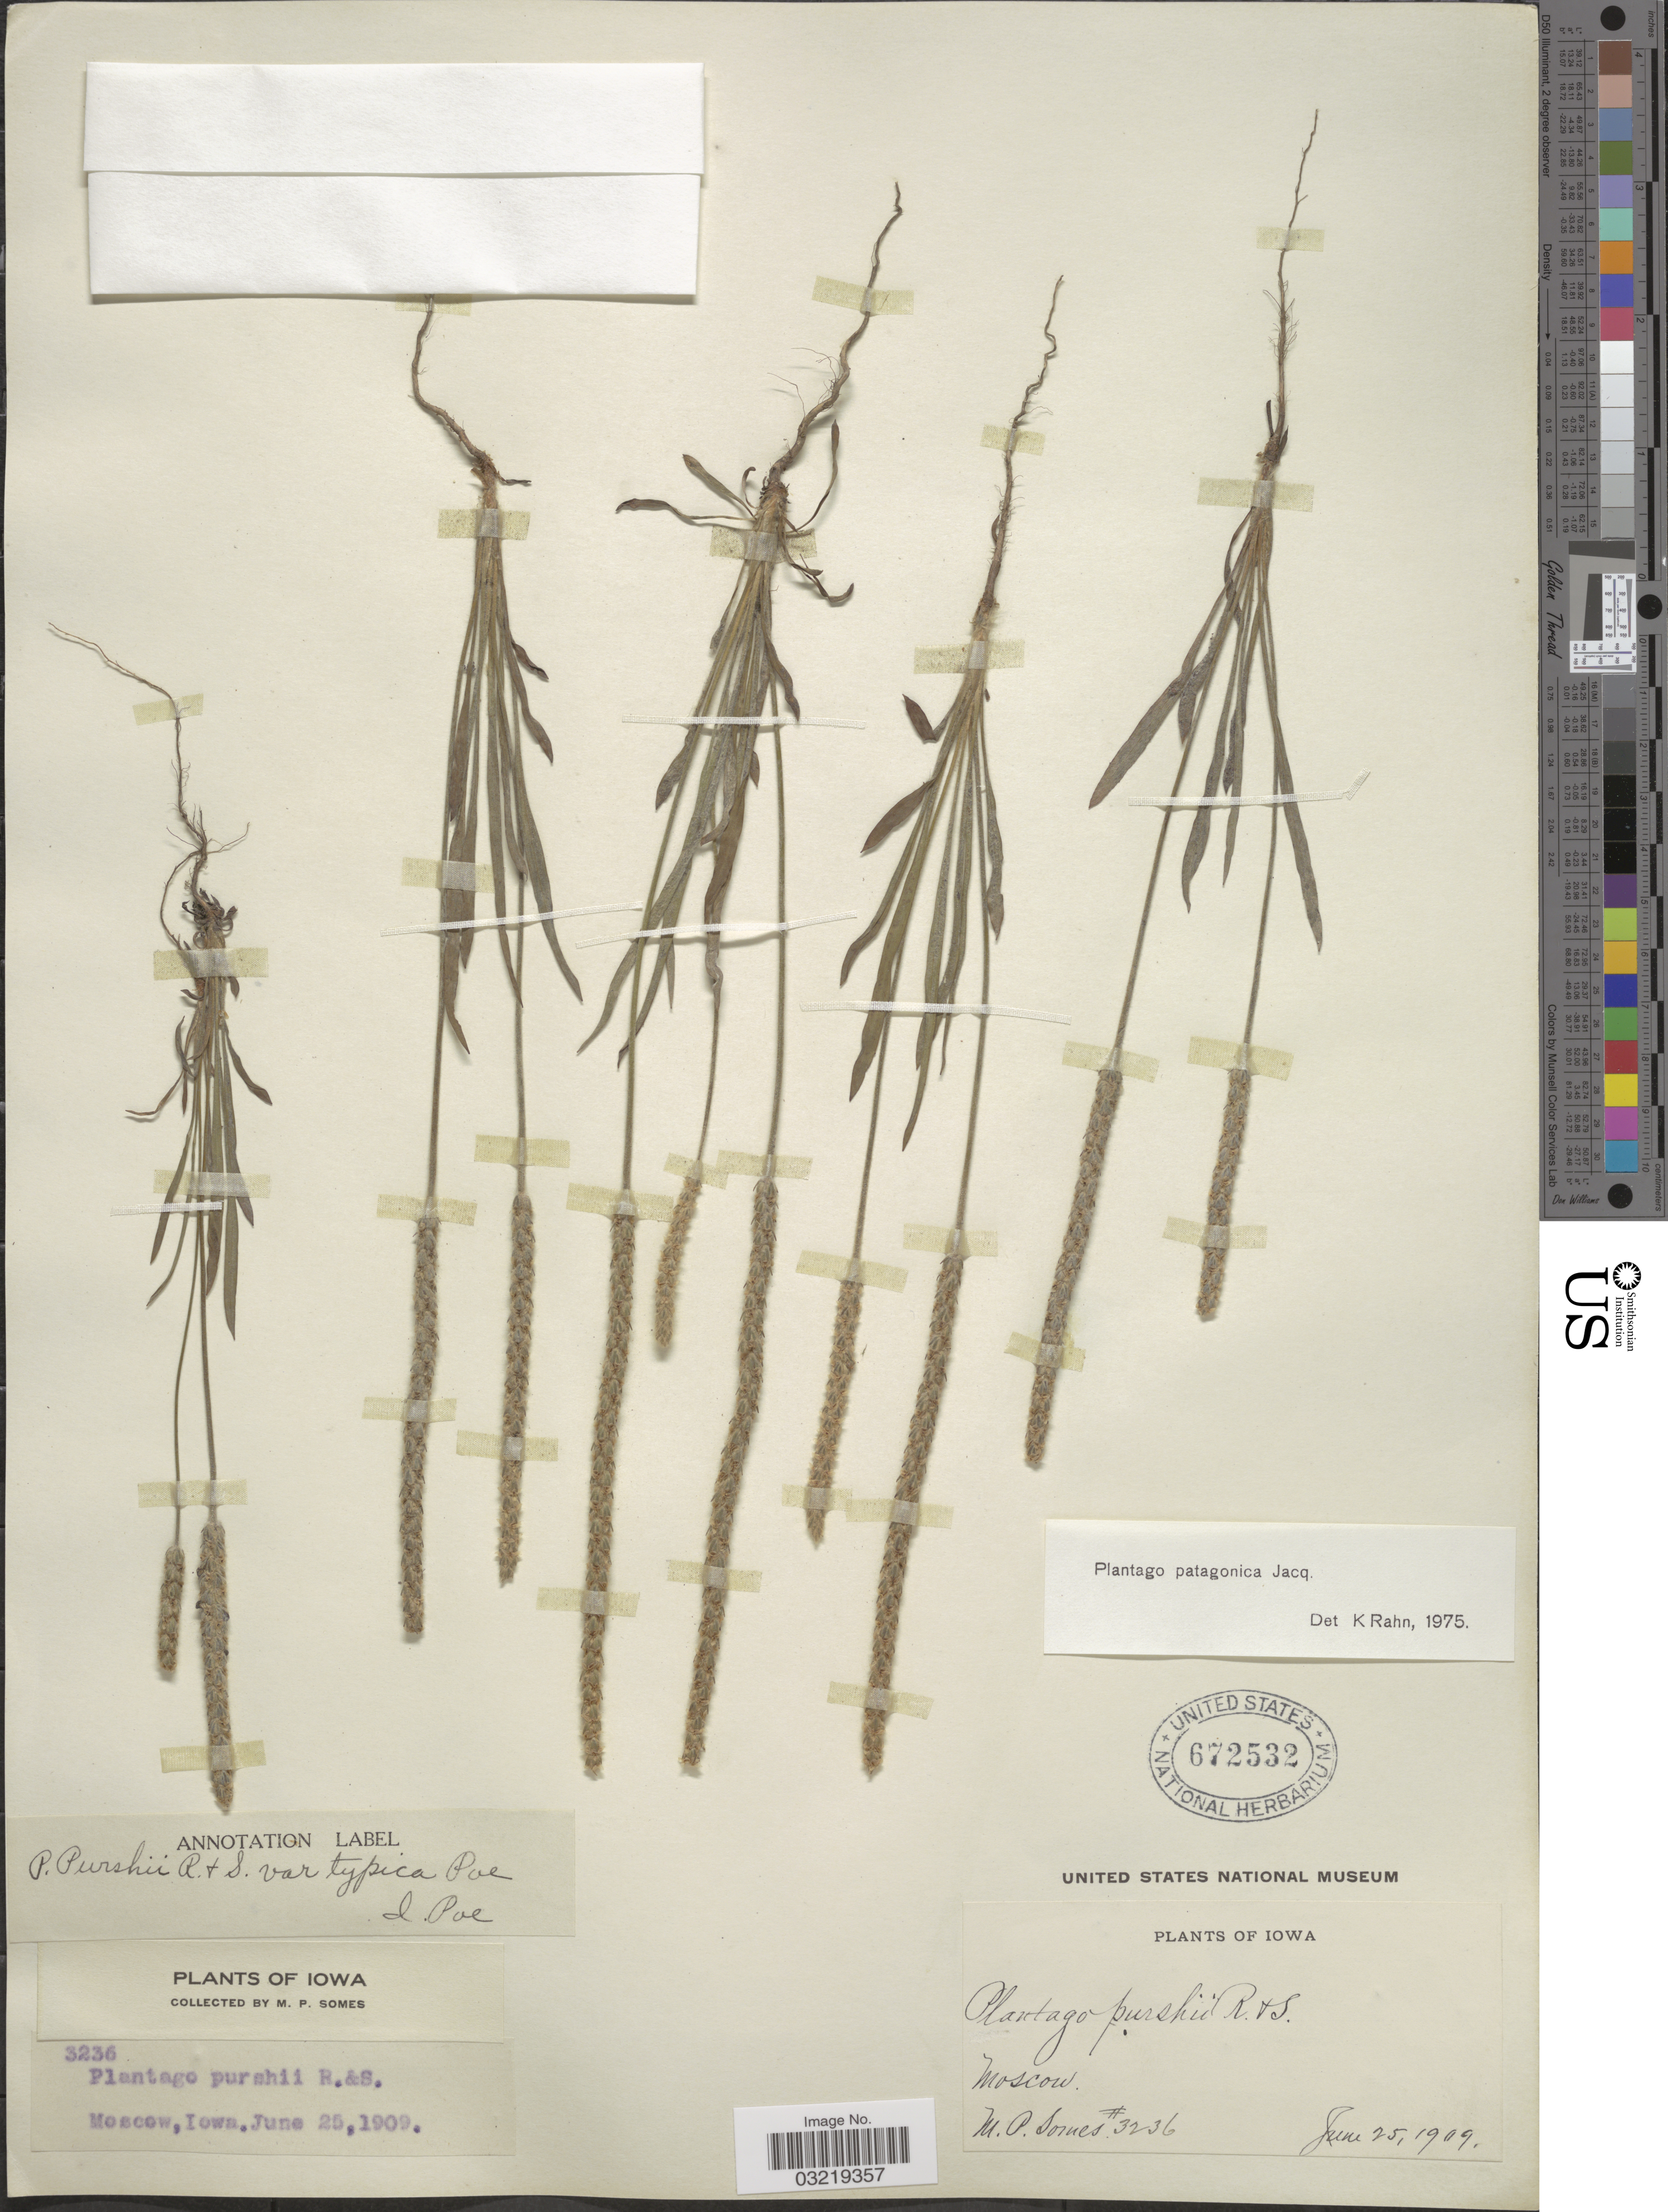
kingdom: Plantae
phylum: Tracheophyta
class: Magnoliopsida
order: Lamiales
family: Plantaginaceae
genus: Plantago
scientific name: Plantago patagonica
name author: Jacq.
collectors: M. Somes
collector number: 3236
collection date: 1909-06-25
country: United States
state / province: Iowa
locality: Moscow.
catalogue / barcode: US 672532